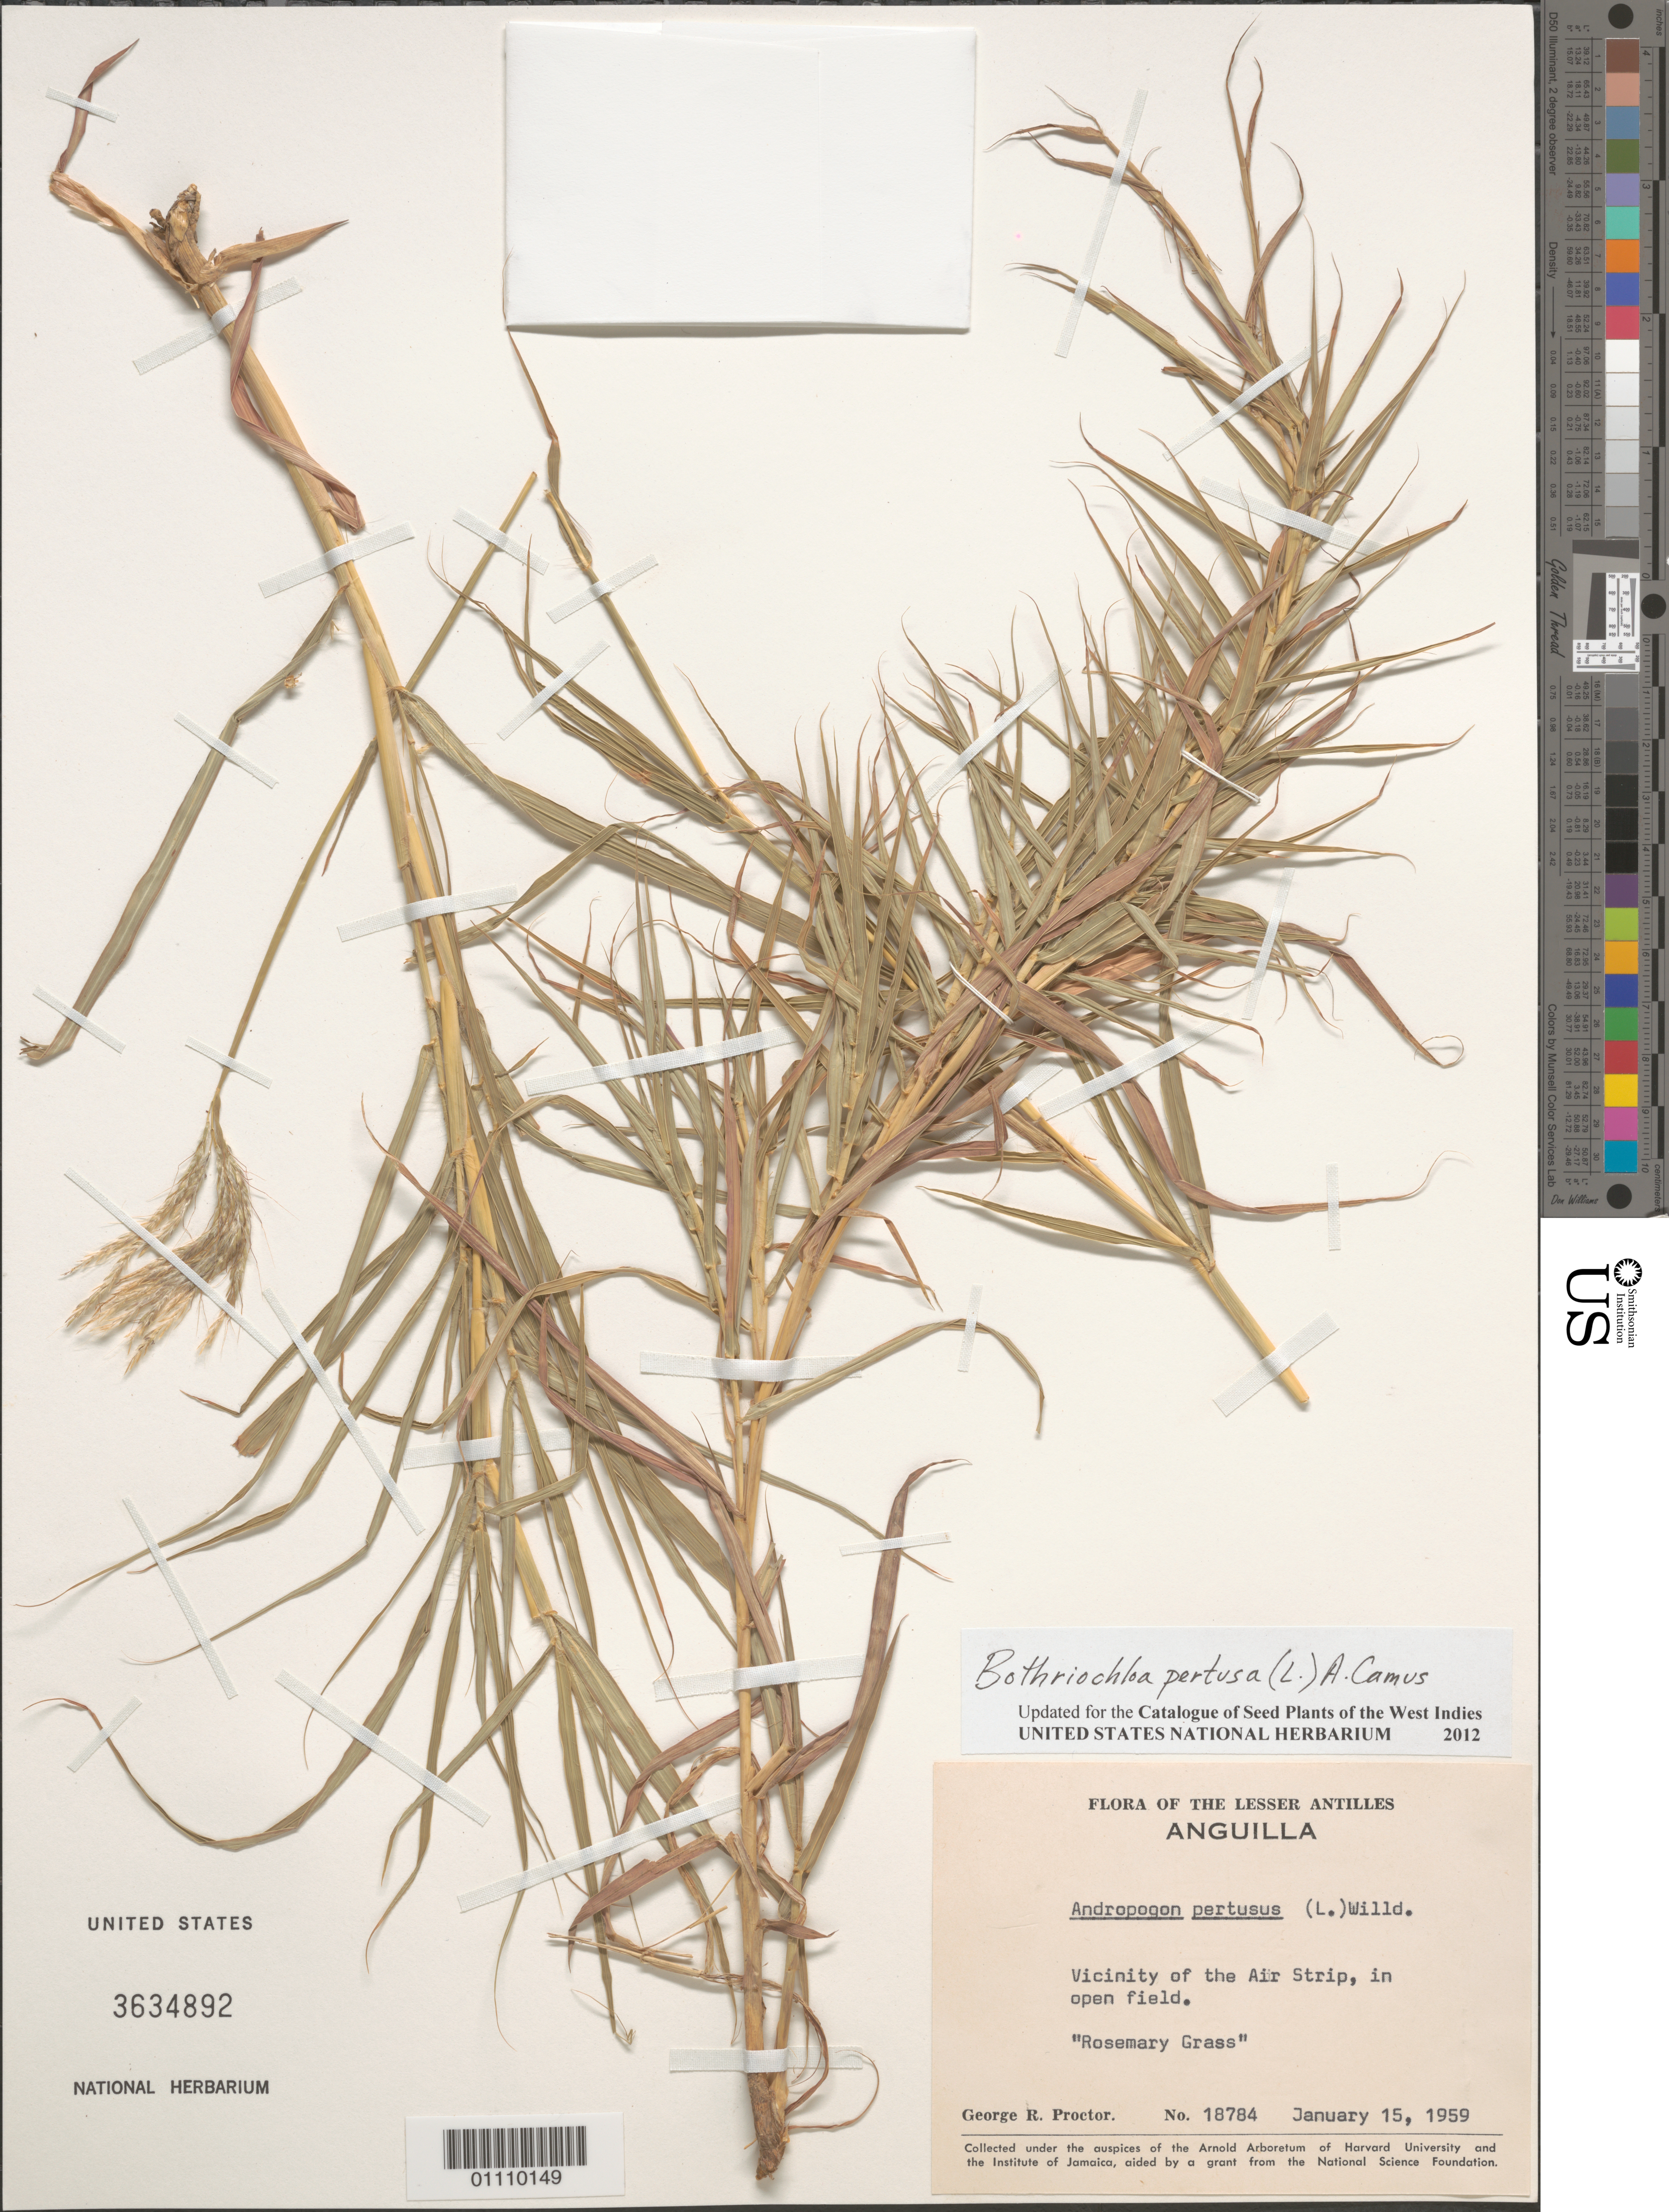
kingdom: Plantae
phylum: Tracheophyta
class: Liliopsida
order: Poales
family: Poaceae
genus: Bothriochloa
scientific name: Bothriochloa pertusa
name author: (L.) A. Camus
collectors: G. R. Proctor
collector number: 18784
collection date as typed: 15 Jan 1959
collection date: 1959-01-15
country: Anguilla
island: Anguilla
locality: Air Strip, vicinity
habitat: In open field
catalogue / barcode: US 3634892